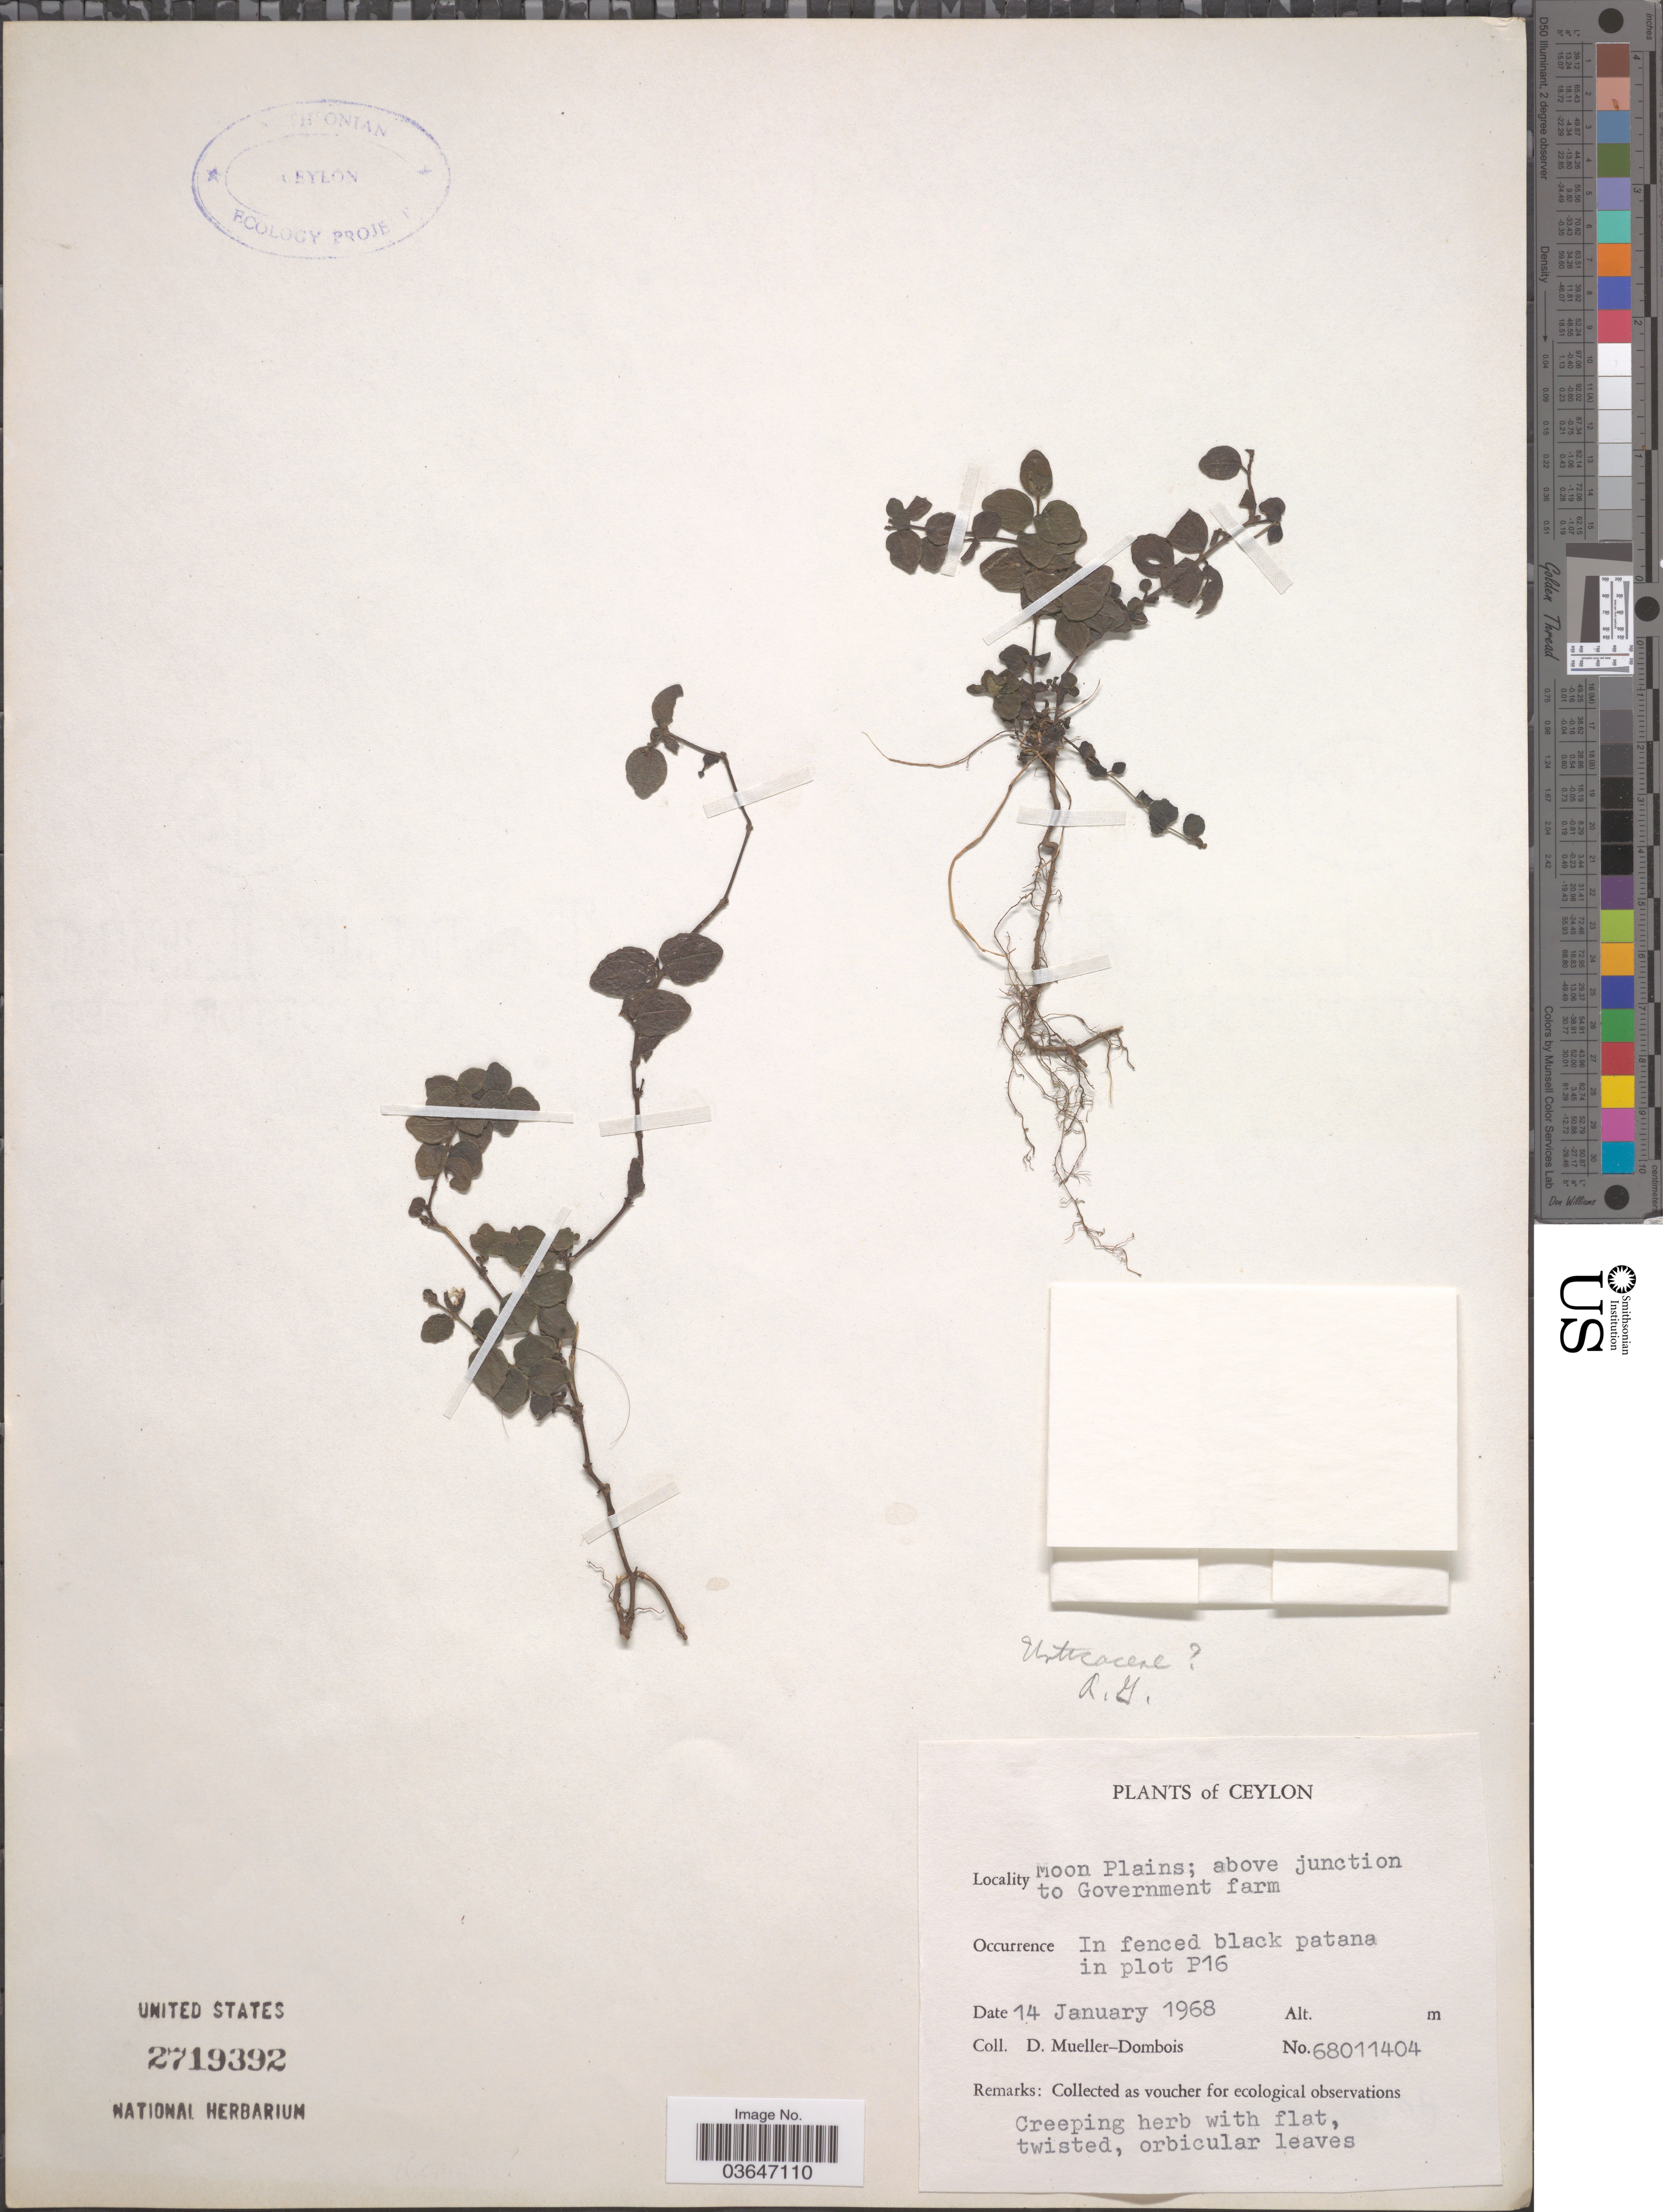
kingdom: Plantae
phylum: Tracheophyta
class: Magnoliopsida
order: Proteales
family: Proteaceae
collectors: D. Mueller-Dombois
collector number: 68011404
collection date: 1968-01-14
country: Sri Lanka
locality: Ceylon. Moon Plains; above junction to Goverment farm. In fenced black patana in plot P16.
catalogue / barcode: US 2719392